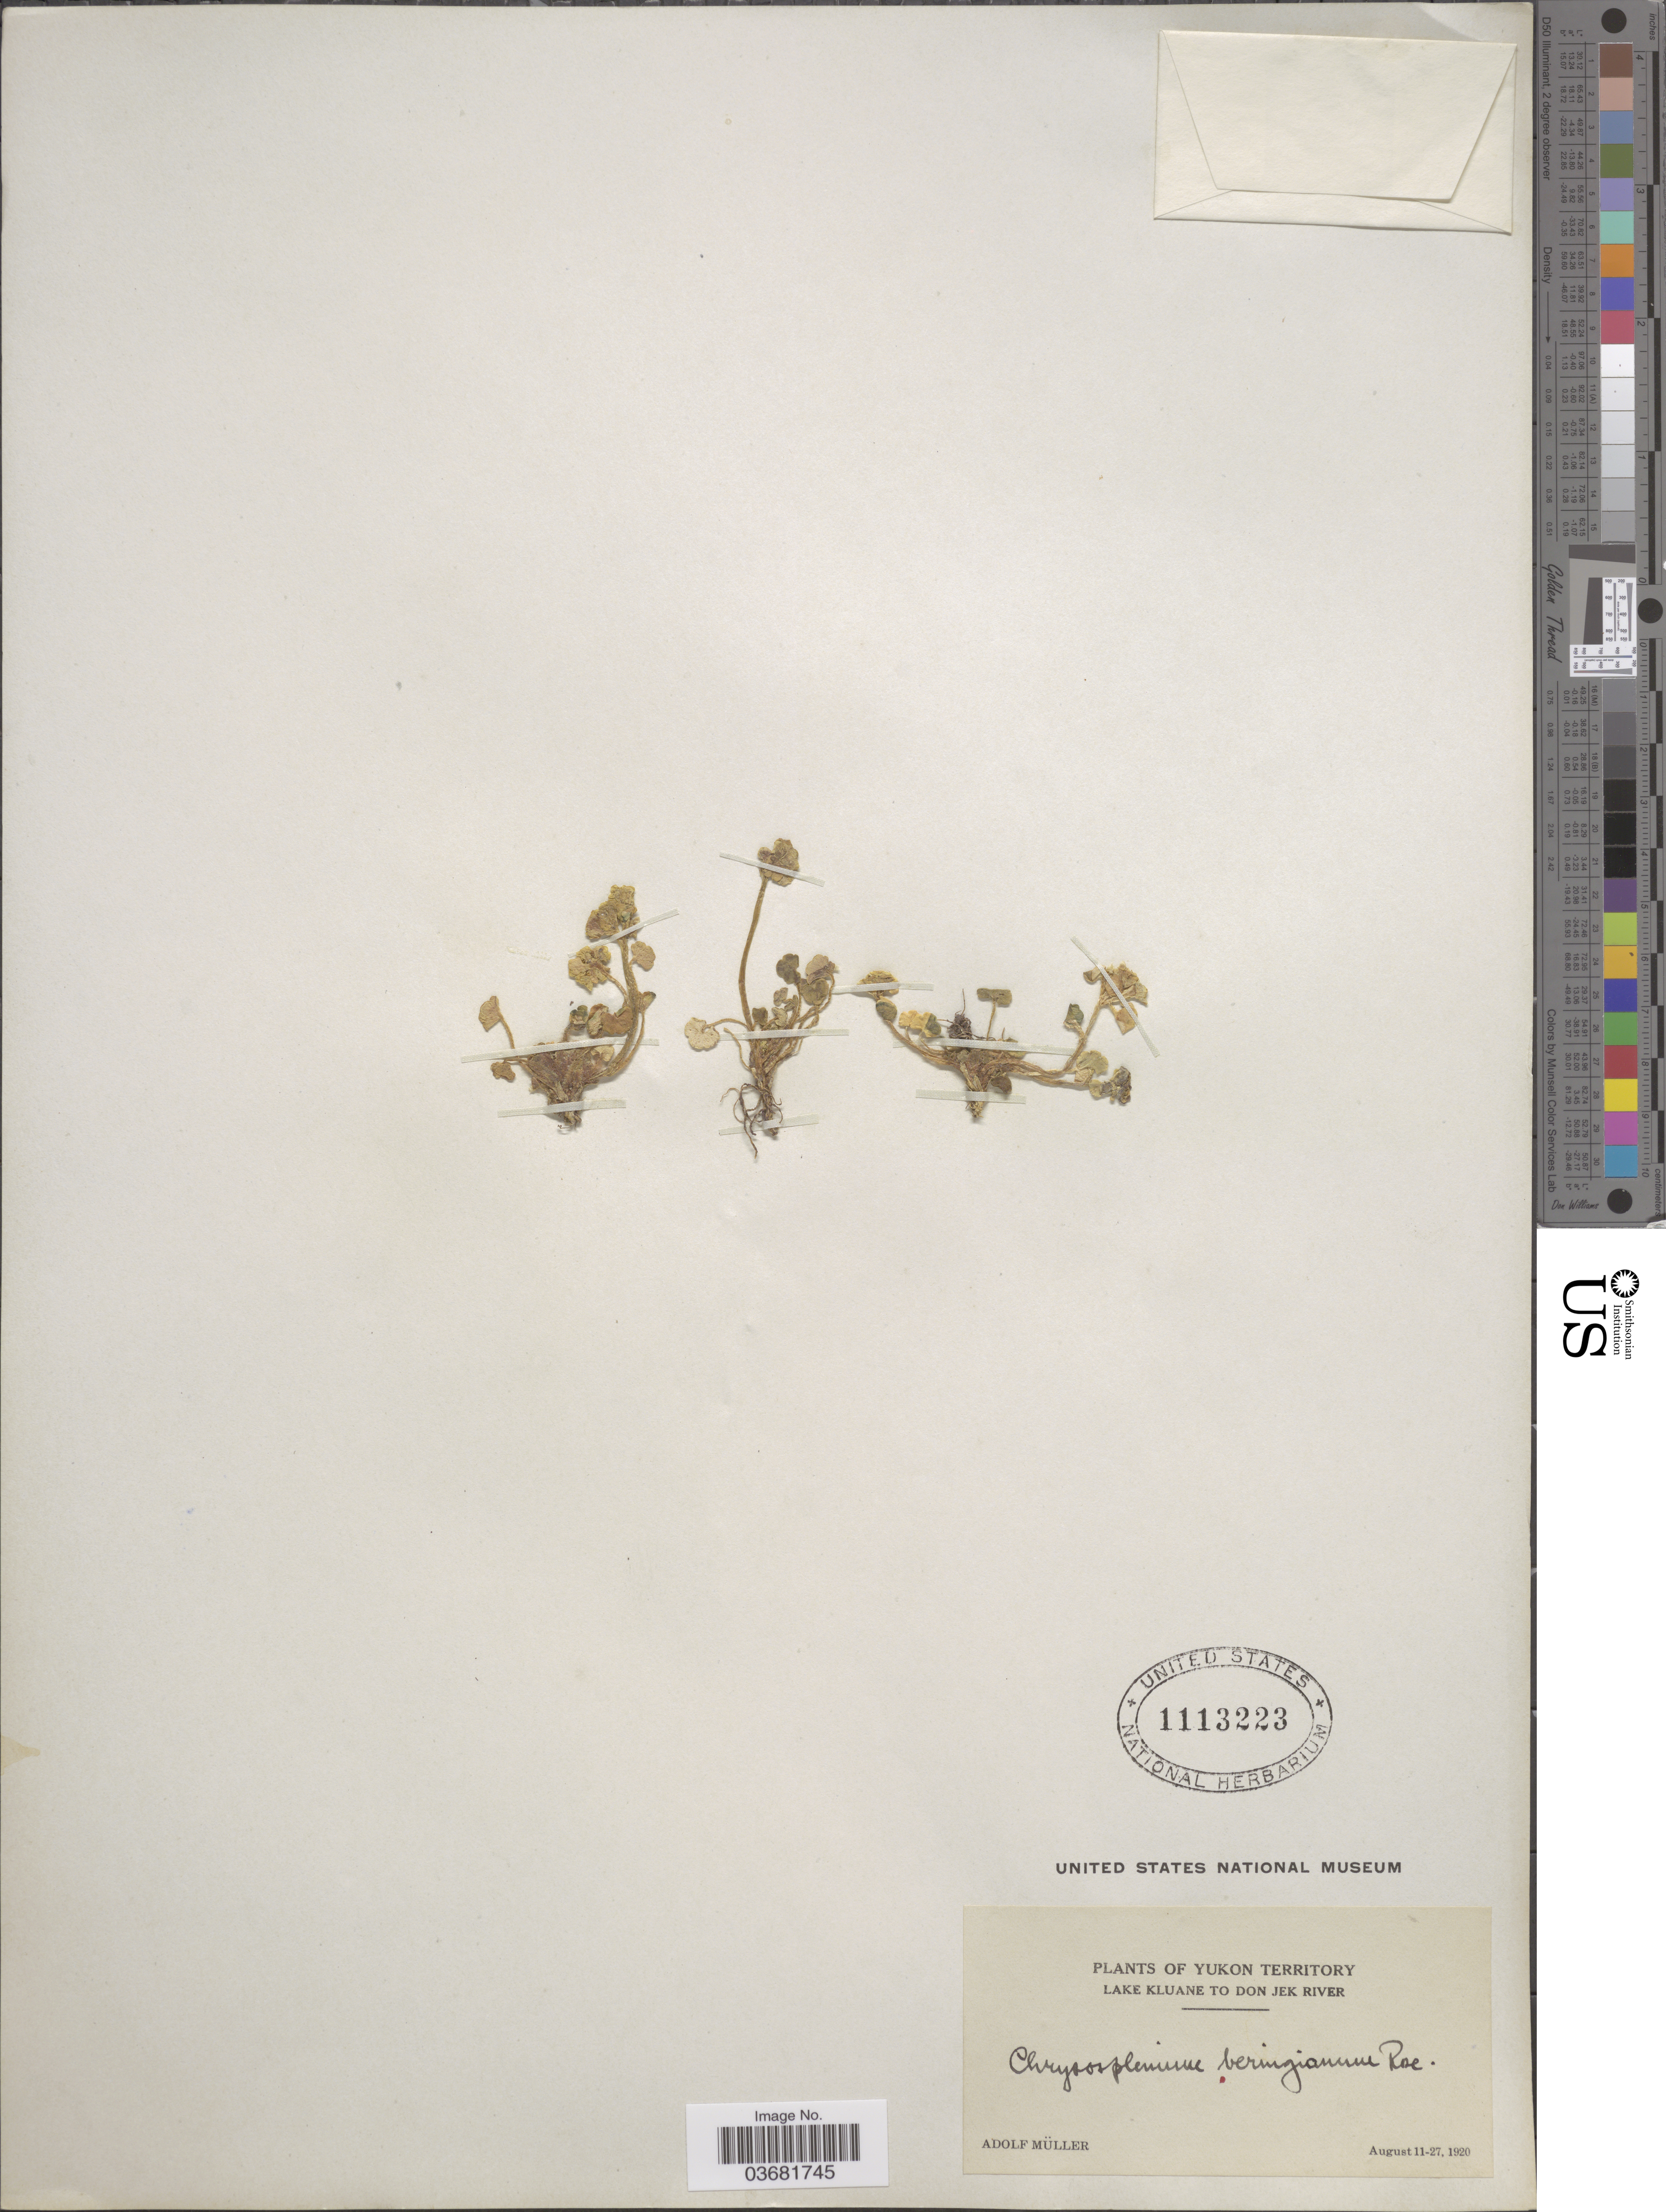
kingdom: Plantae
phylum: Tracheophyta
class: Magnoliopsida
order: Saxifragales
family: Saxifragaceae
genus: Chrysosplenium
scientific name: Chrysosplenium wrightii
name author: Franch. & Sav.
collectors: A. Muller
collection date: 1920-08-11/1920-08-27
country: Canada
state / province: Yukon Territory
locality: Lake Kluane to Don Jek River.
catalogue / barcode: US 1113223